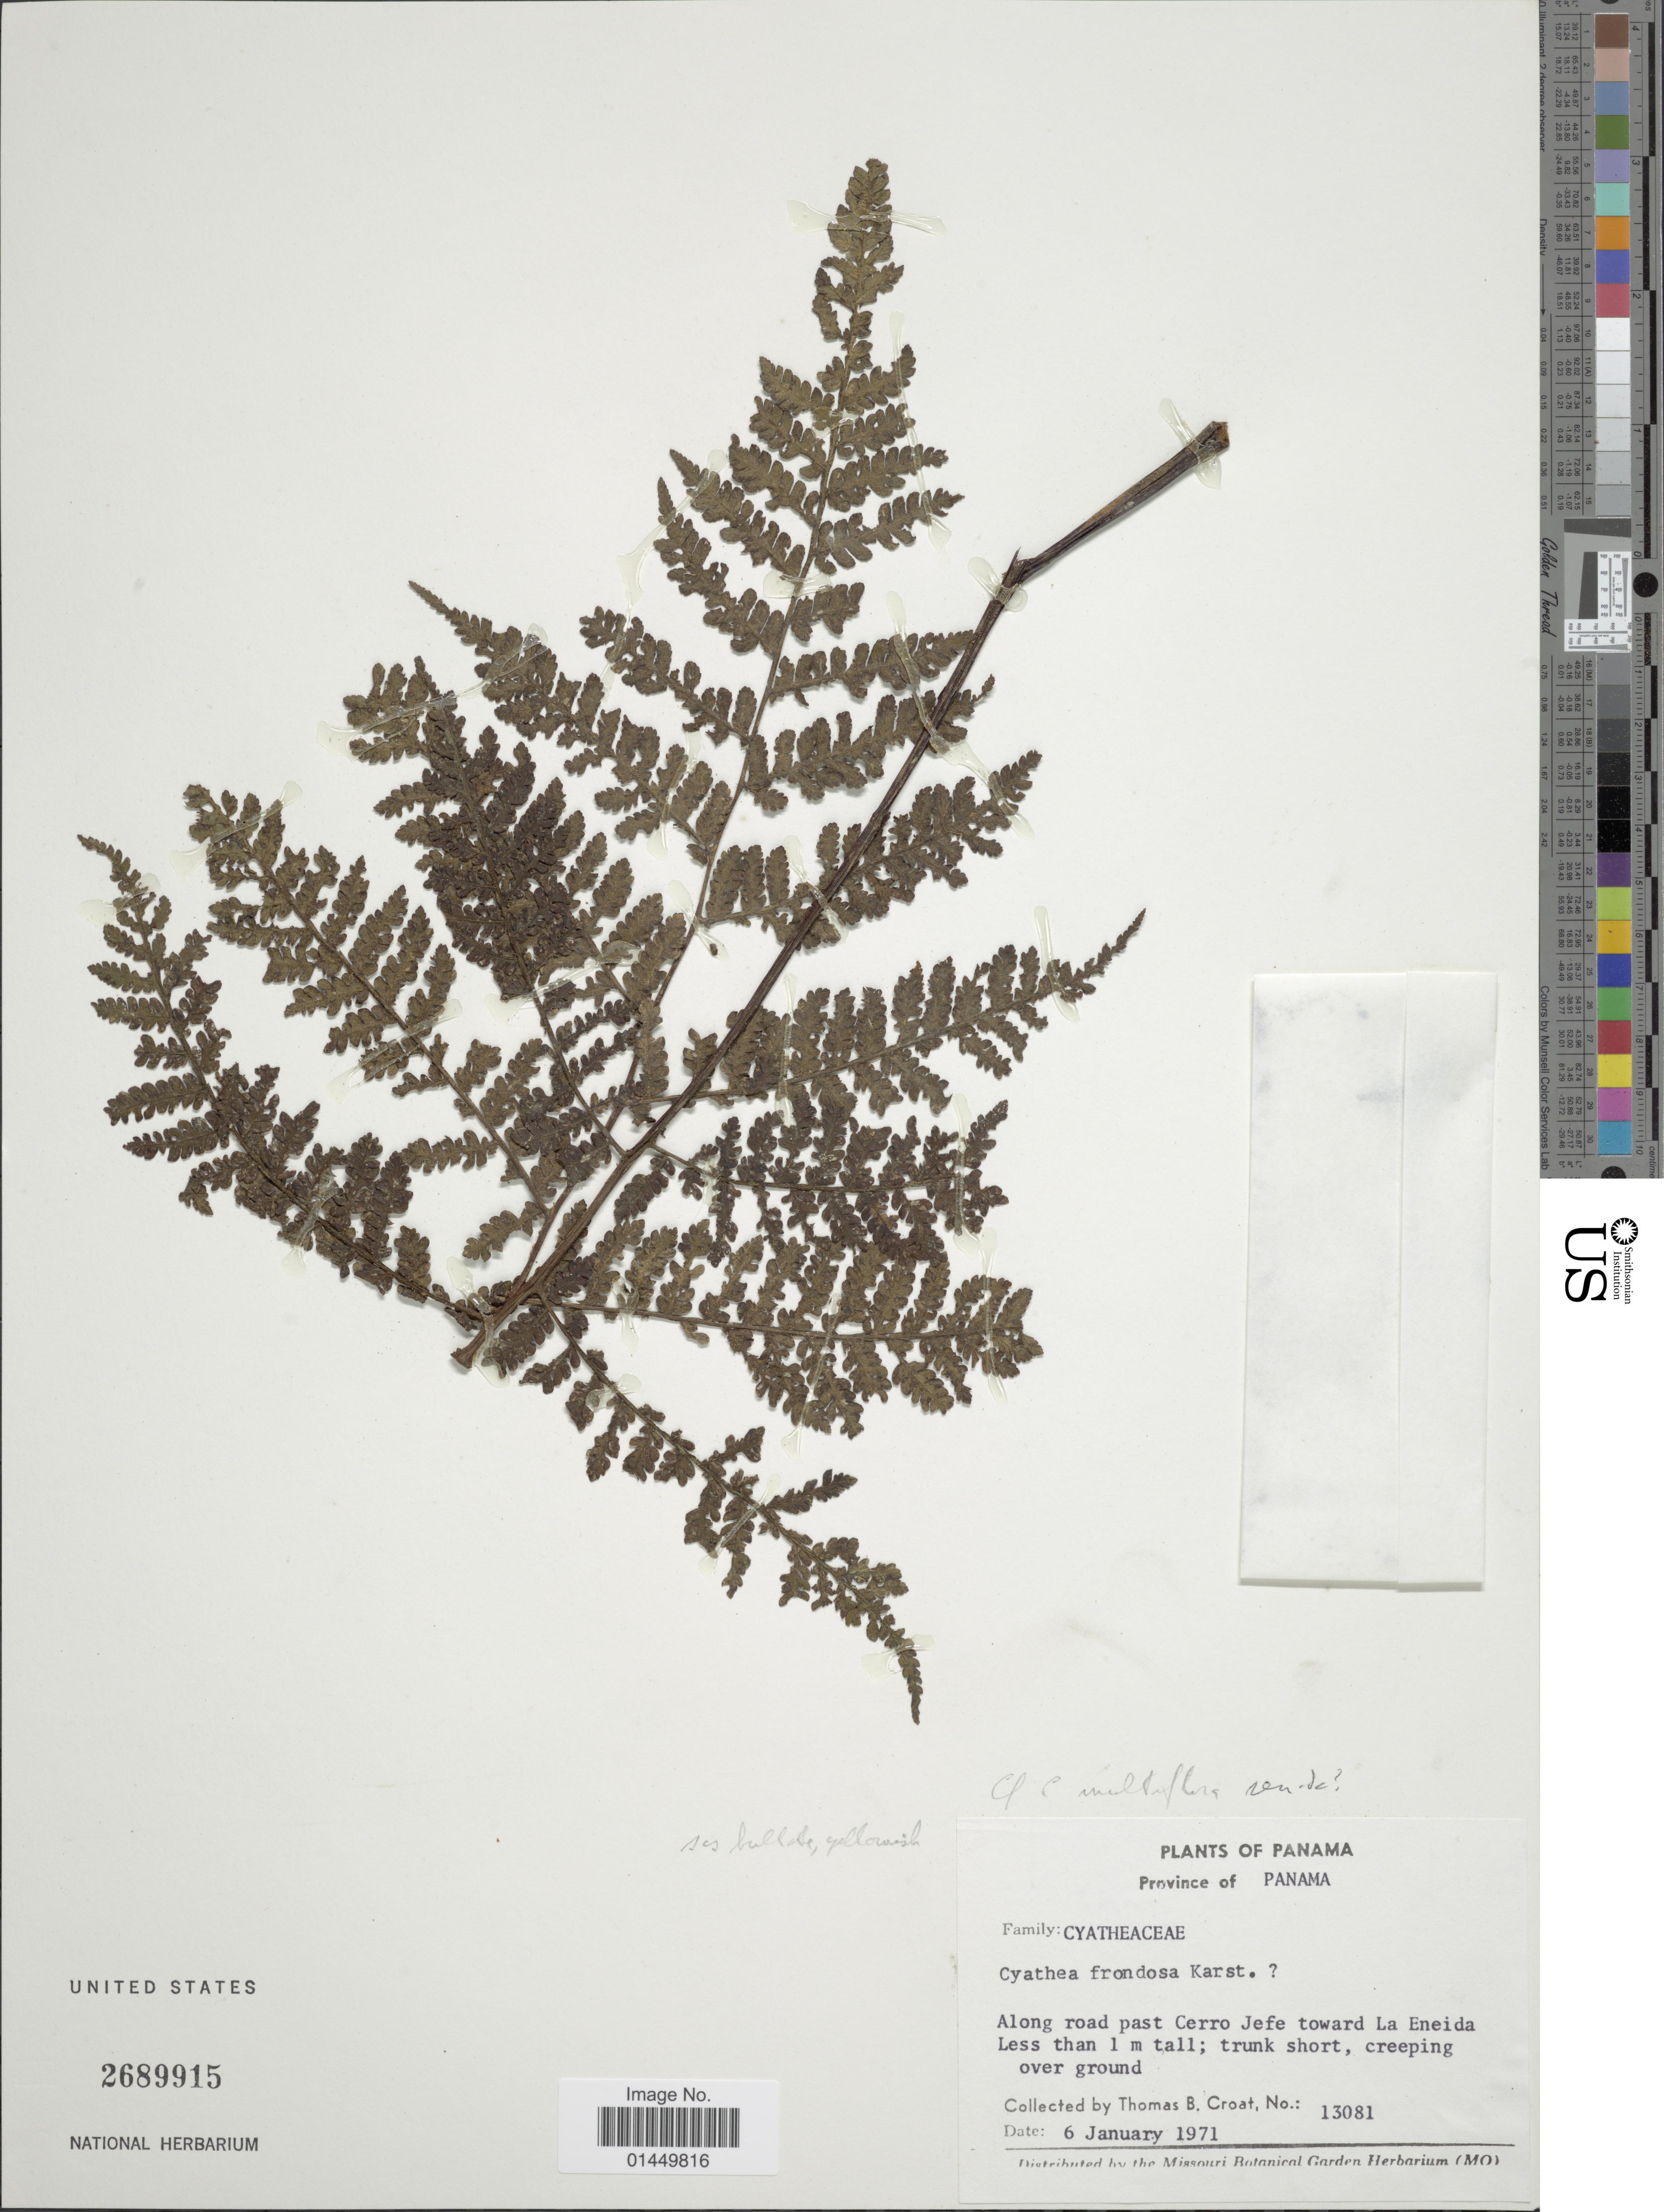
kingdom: Plantae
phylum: Tracheophyta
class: Polypodiopsida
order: Cyatheales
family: Cyatheaceae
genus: Cyathea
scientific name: Cyathea sp.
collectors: T. B. Croat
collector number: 13081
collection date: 1971-01-06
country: Panama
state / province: Panamá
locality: Province of Panama, Along road past Cerro Jefe toward La Eneida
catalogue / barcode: US 2689915